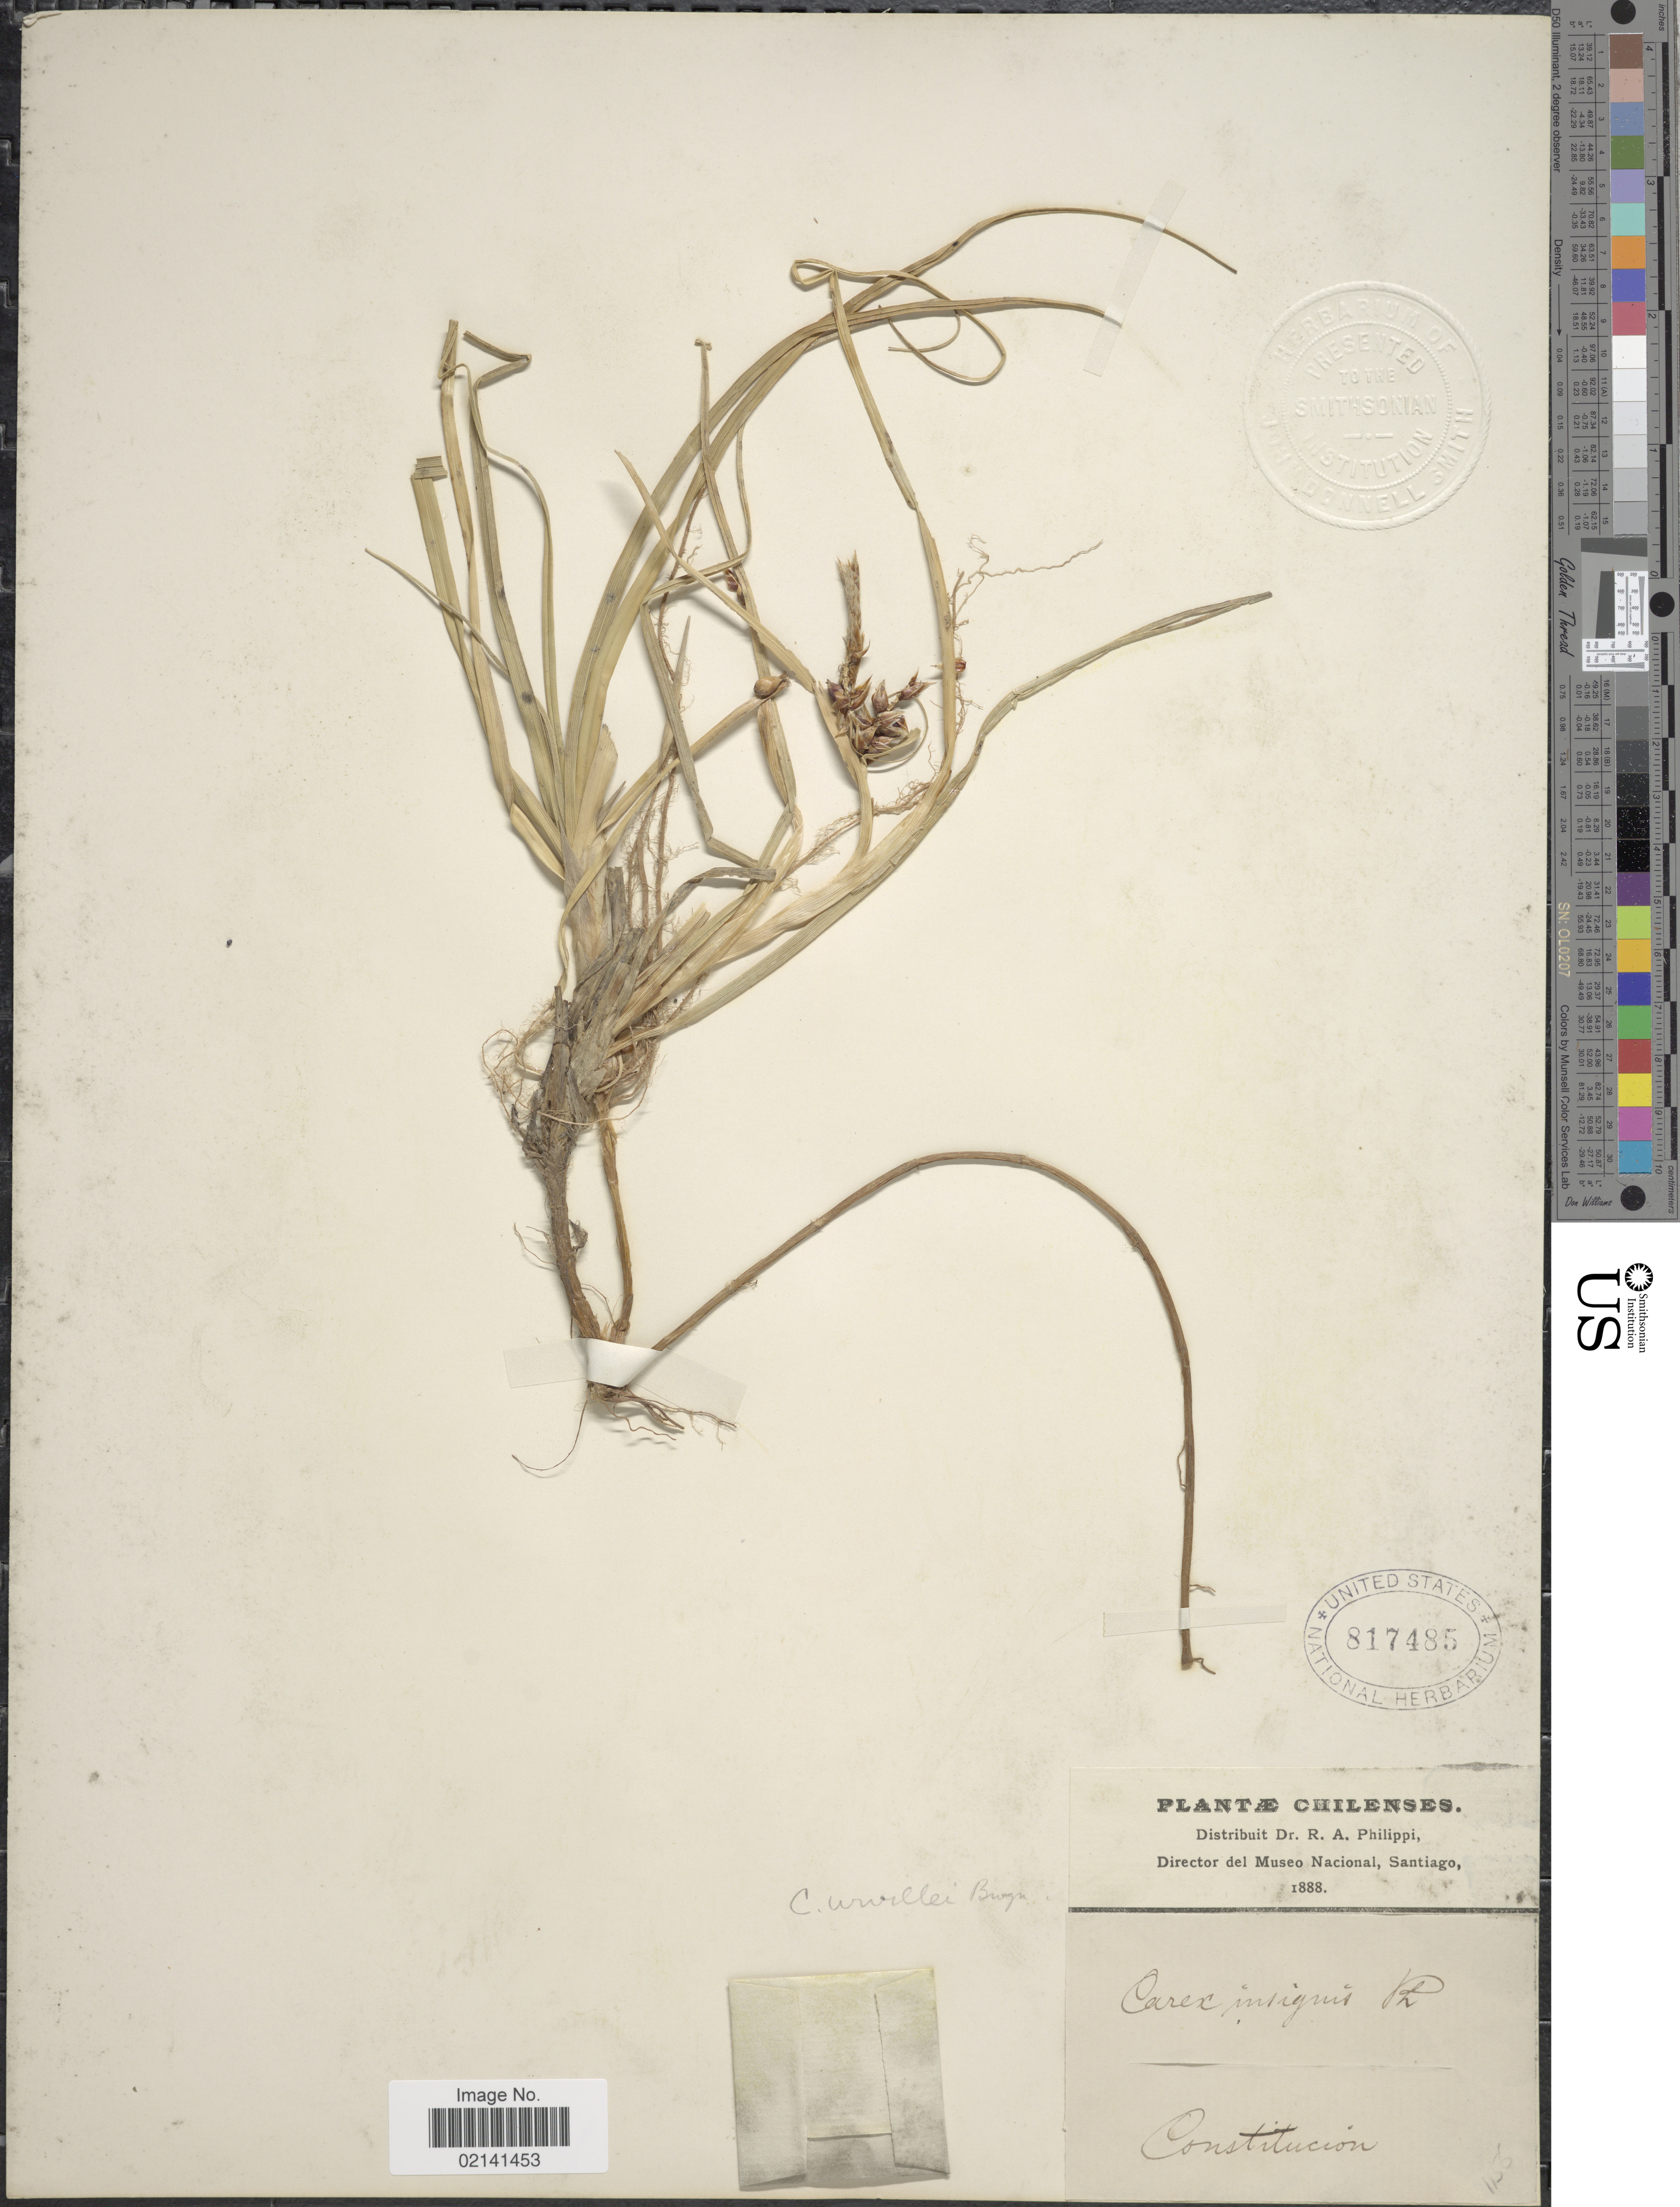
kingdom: Plantae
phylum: Tracheophyta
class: Liliopsida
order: Poales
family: Cyperaceae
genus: Carex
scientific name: Carex pumila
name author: Thunb.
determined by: Jiménez-Mejías, P.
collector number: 1156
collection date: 1888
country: Chile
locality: Constitucion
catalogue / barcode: US 817485